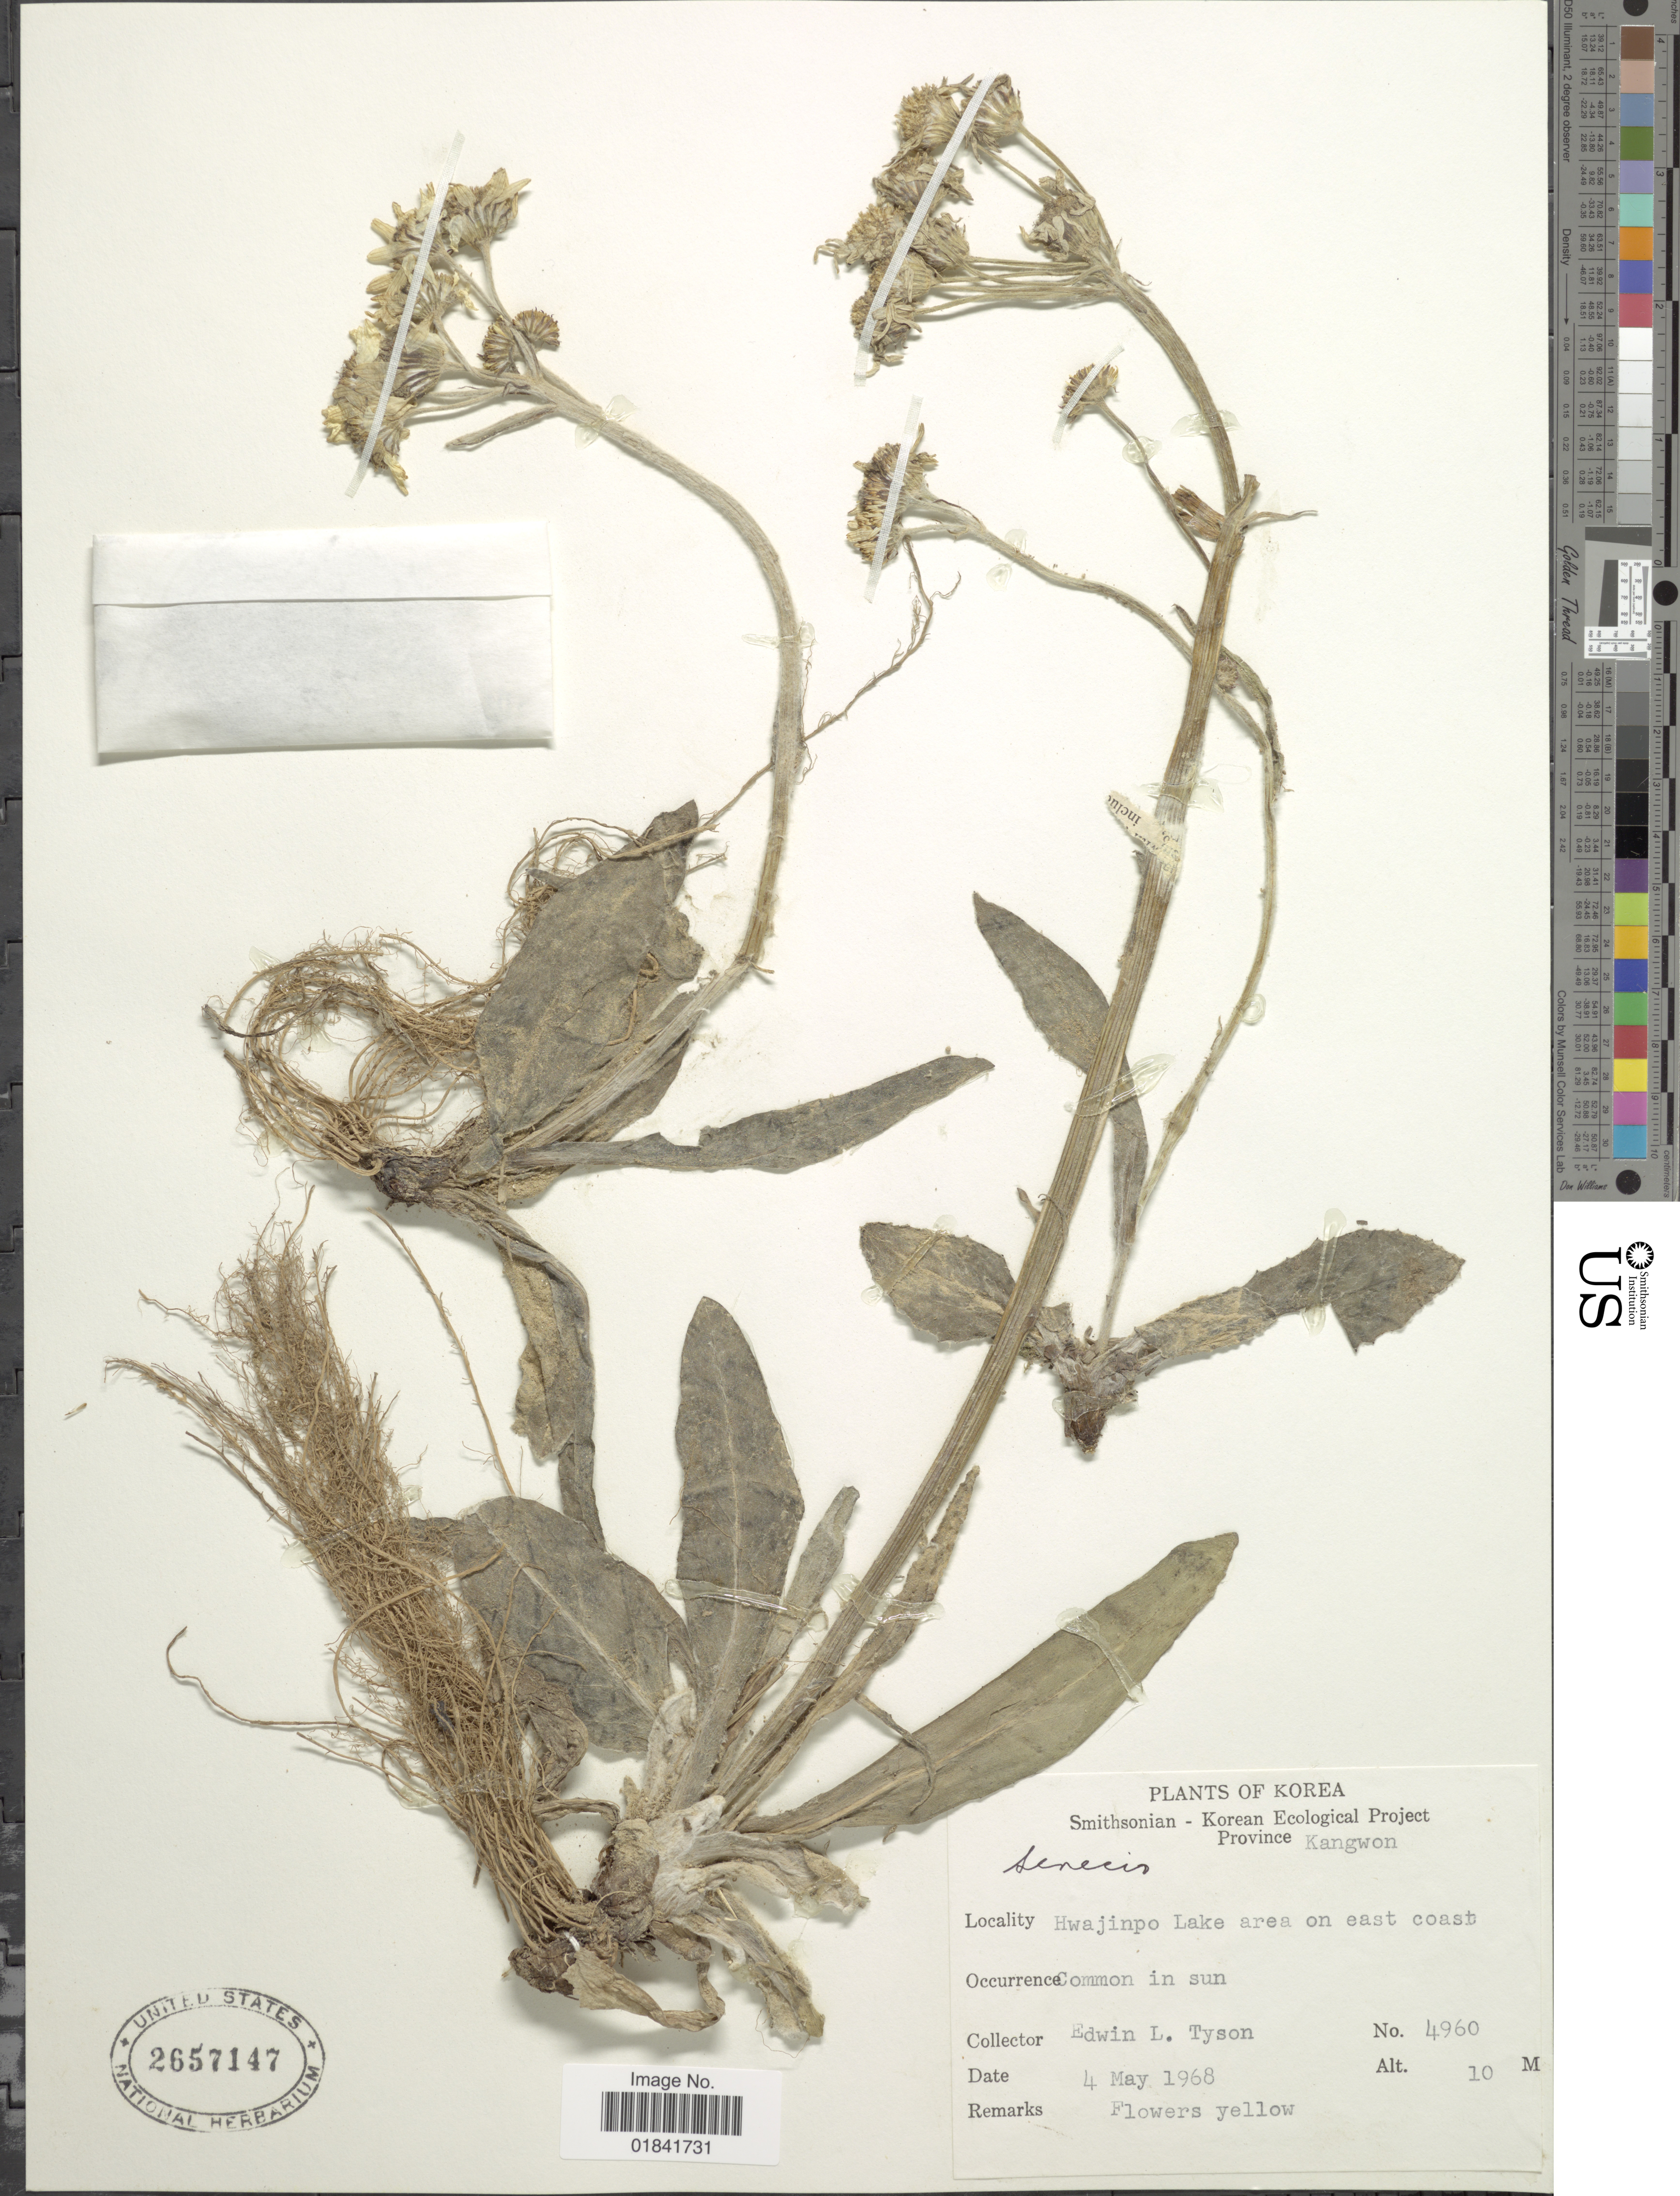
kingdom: Plantae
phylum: Tracheophyta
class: Magnoliopsida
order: Asterales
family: Asteraceae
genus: Senecio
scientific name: Senecio sp.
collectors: E. L. Tyson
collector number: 4960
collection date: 1968-05-04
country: North Korea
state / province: Kangwon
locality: Hwajinpo Lake area on east coast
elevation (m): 10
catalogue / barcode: US 2657147